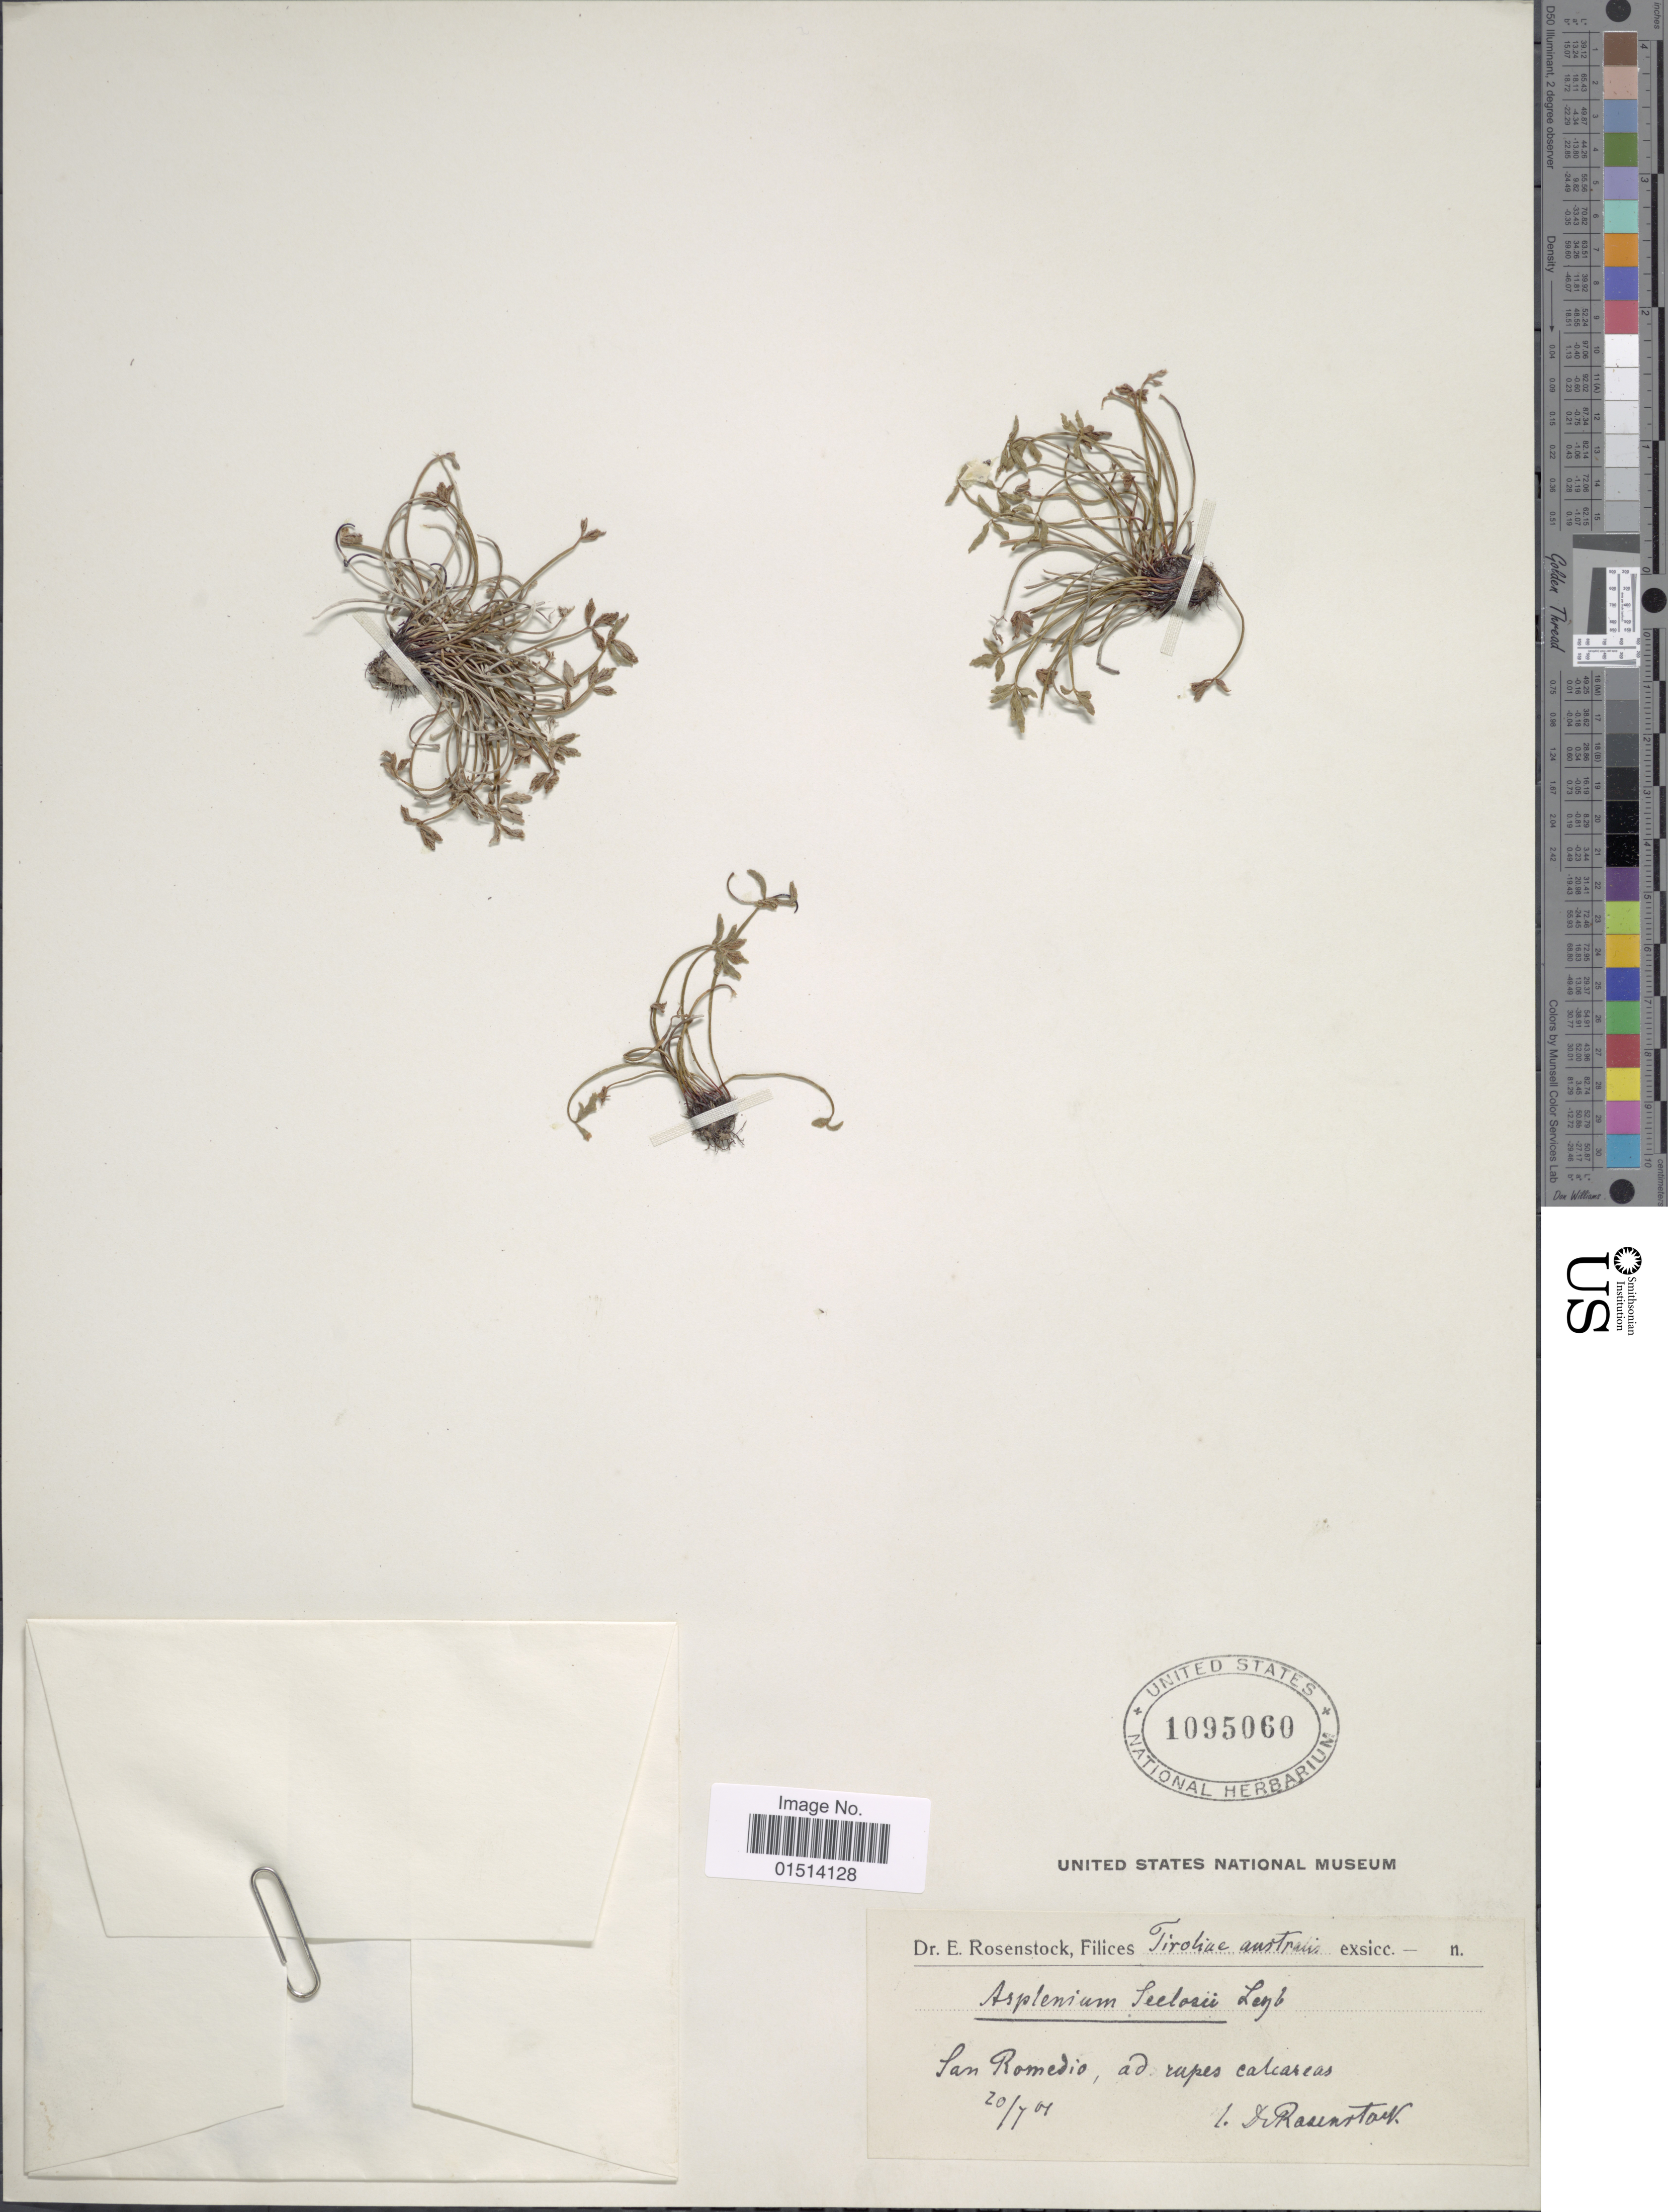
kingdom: Plantae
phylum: Tracheophyta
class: Polypodiopsida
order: Polypodiales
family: Aspleniaceae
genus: Asplenium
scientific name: Asplenium seelosii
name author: Leyb.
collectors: E. Rosenstock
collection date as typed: Transcribed d/m/y: 20/7/1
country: Austria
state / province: Tirol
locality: Tiroliae australis, San Romedio, ad rupes calcareas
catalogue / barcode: US 1095060